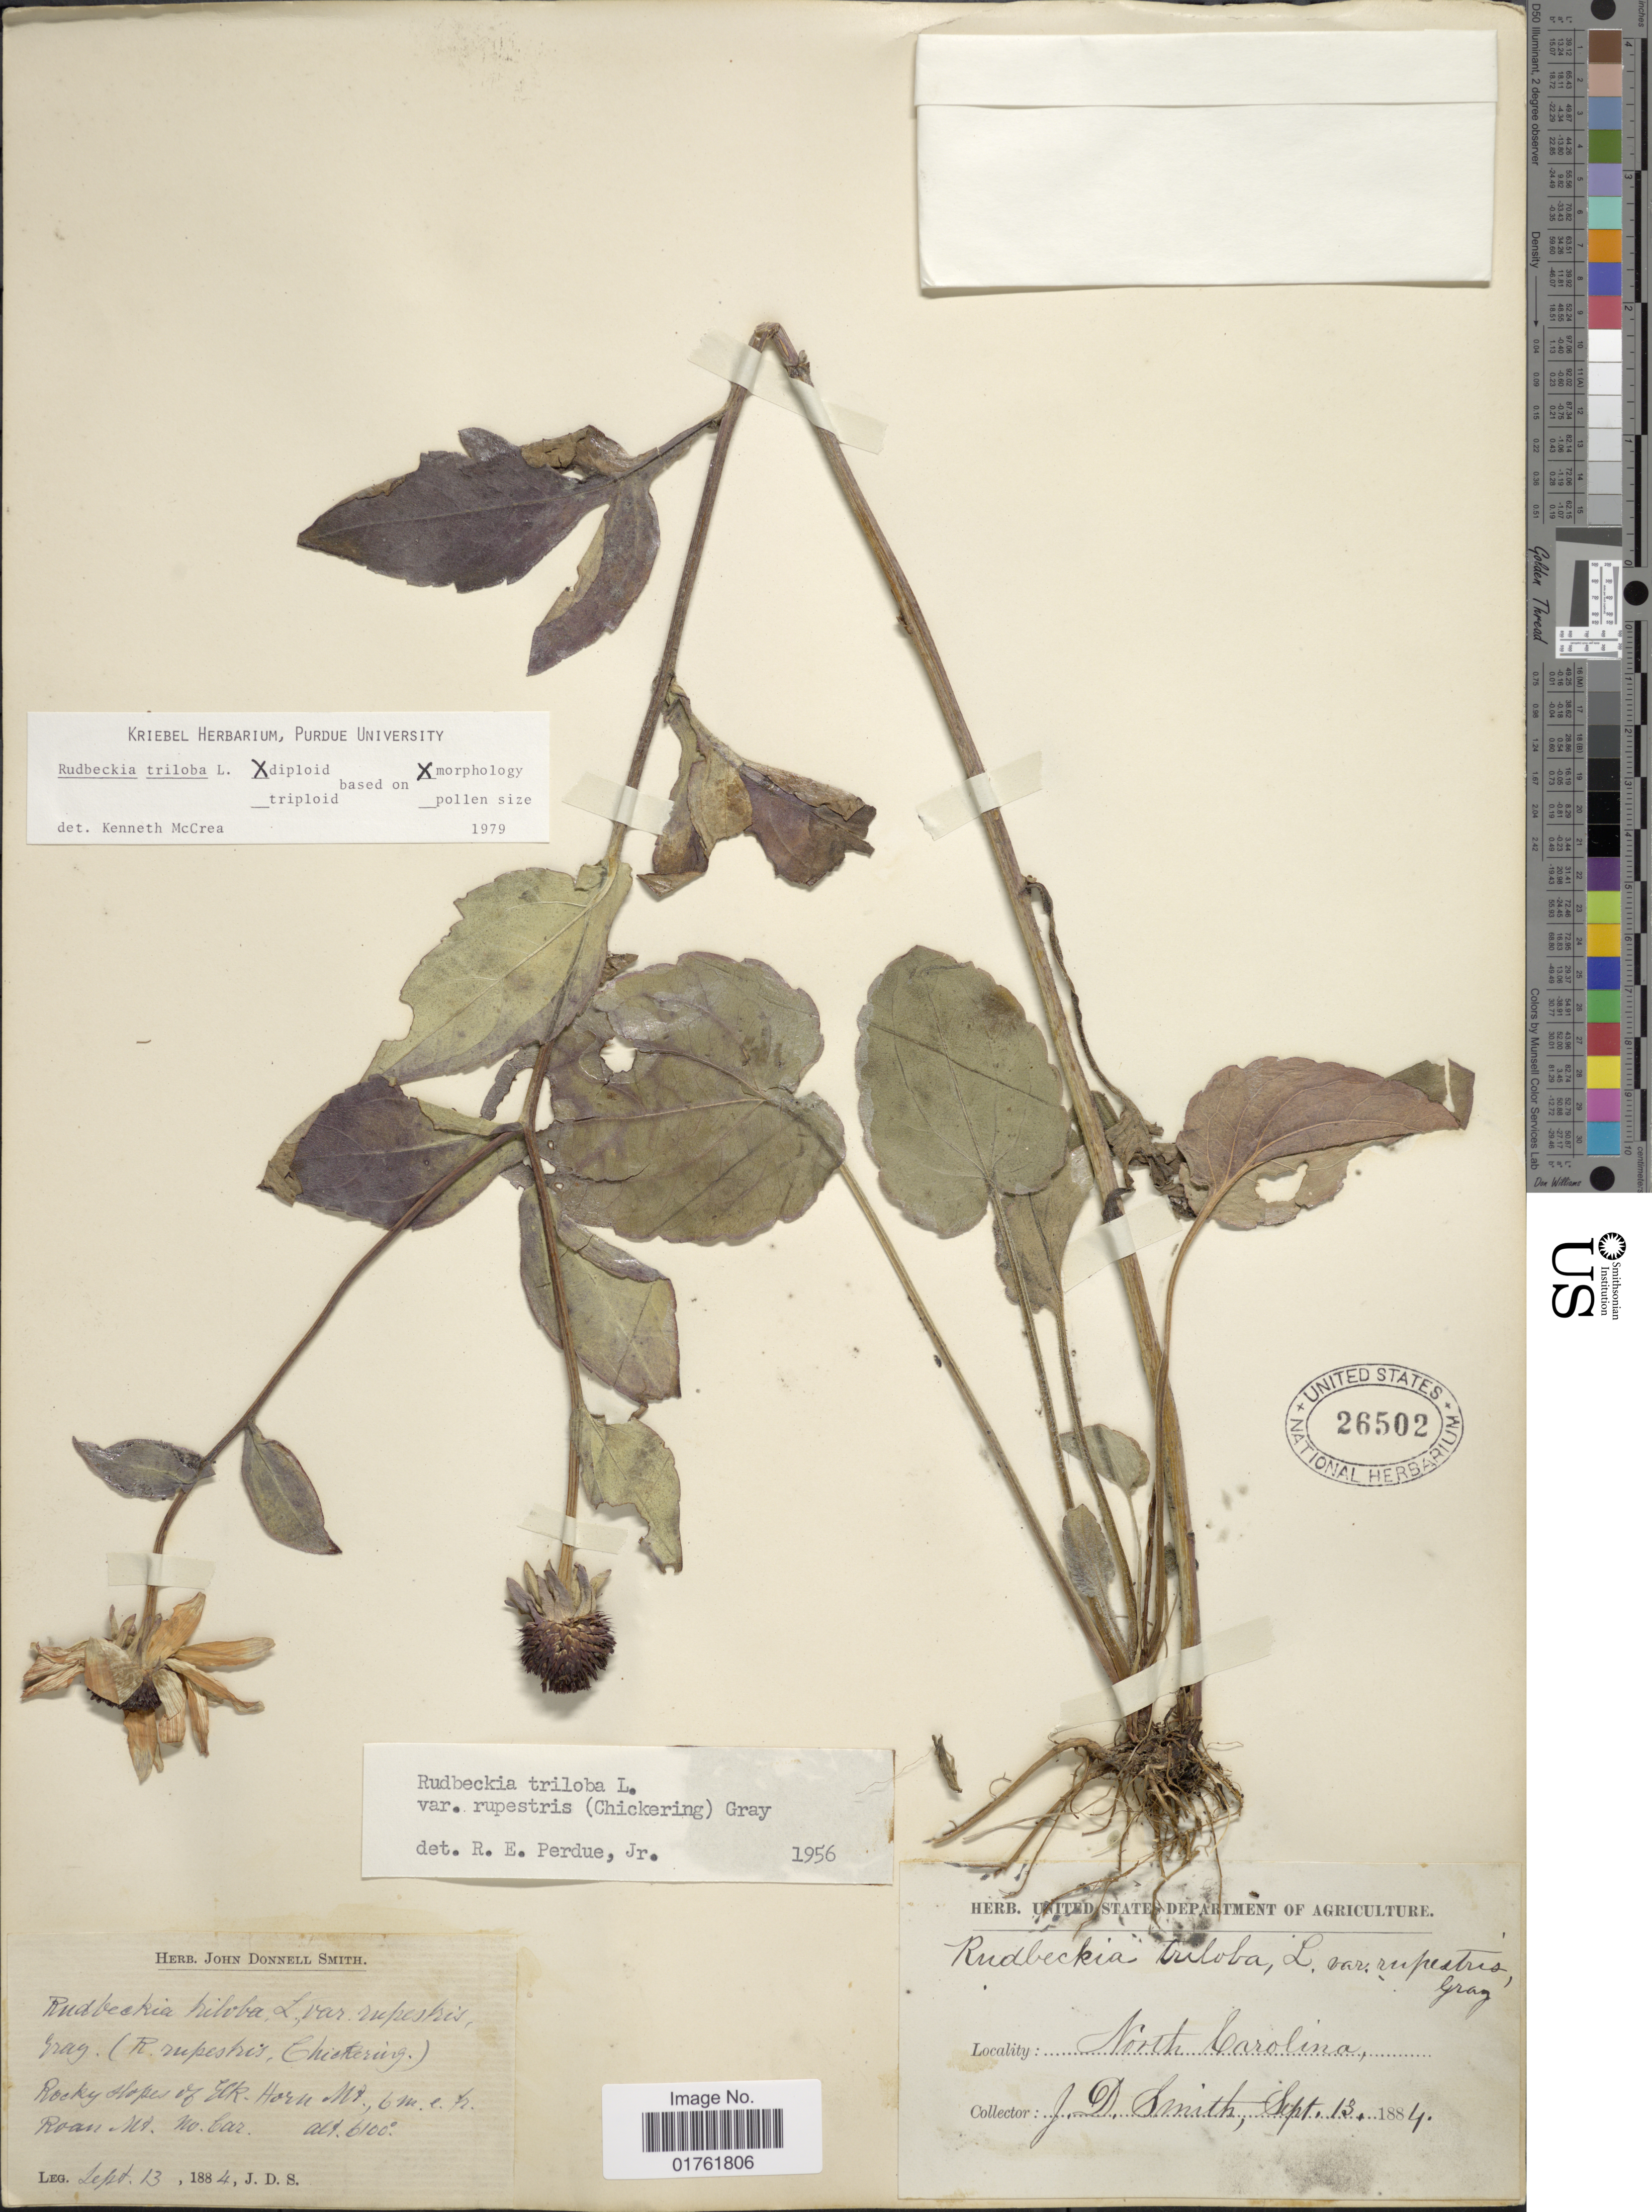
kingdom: Plantae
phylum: Tracheophyta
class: Magnoliopsida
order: Asterales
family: Asteraceae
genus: Rudbeckia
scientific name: Rudbeckia triloba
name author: L.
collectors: J. Donnell Smith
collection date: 1884-09-13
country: United States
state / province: North Carolina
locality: Rocky slopes of Elk, Horb Mt., C. m.e. Roan Mt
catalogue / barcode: US 26502